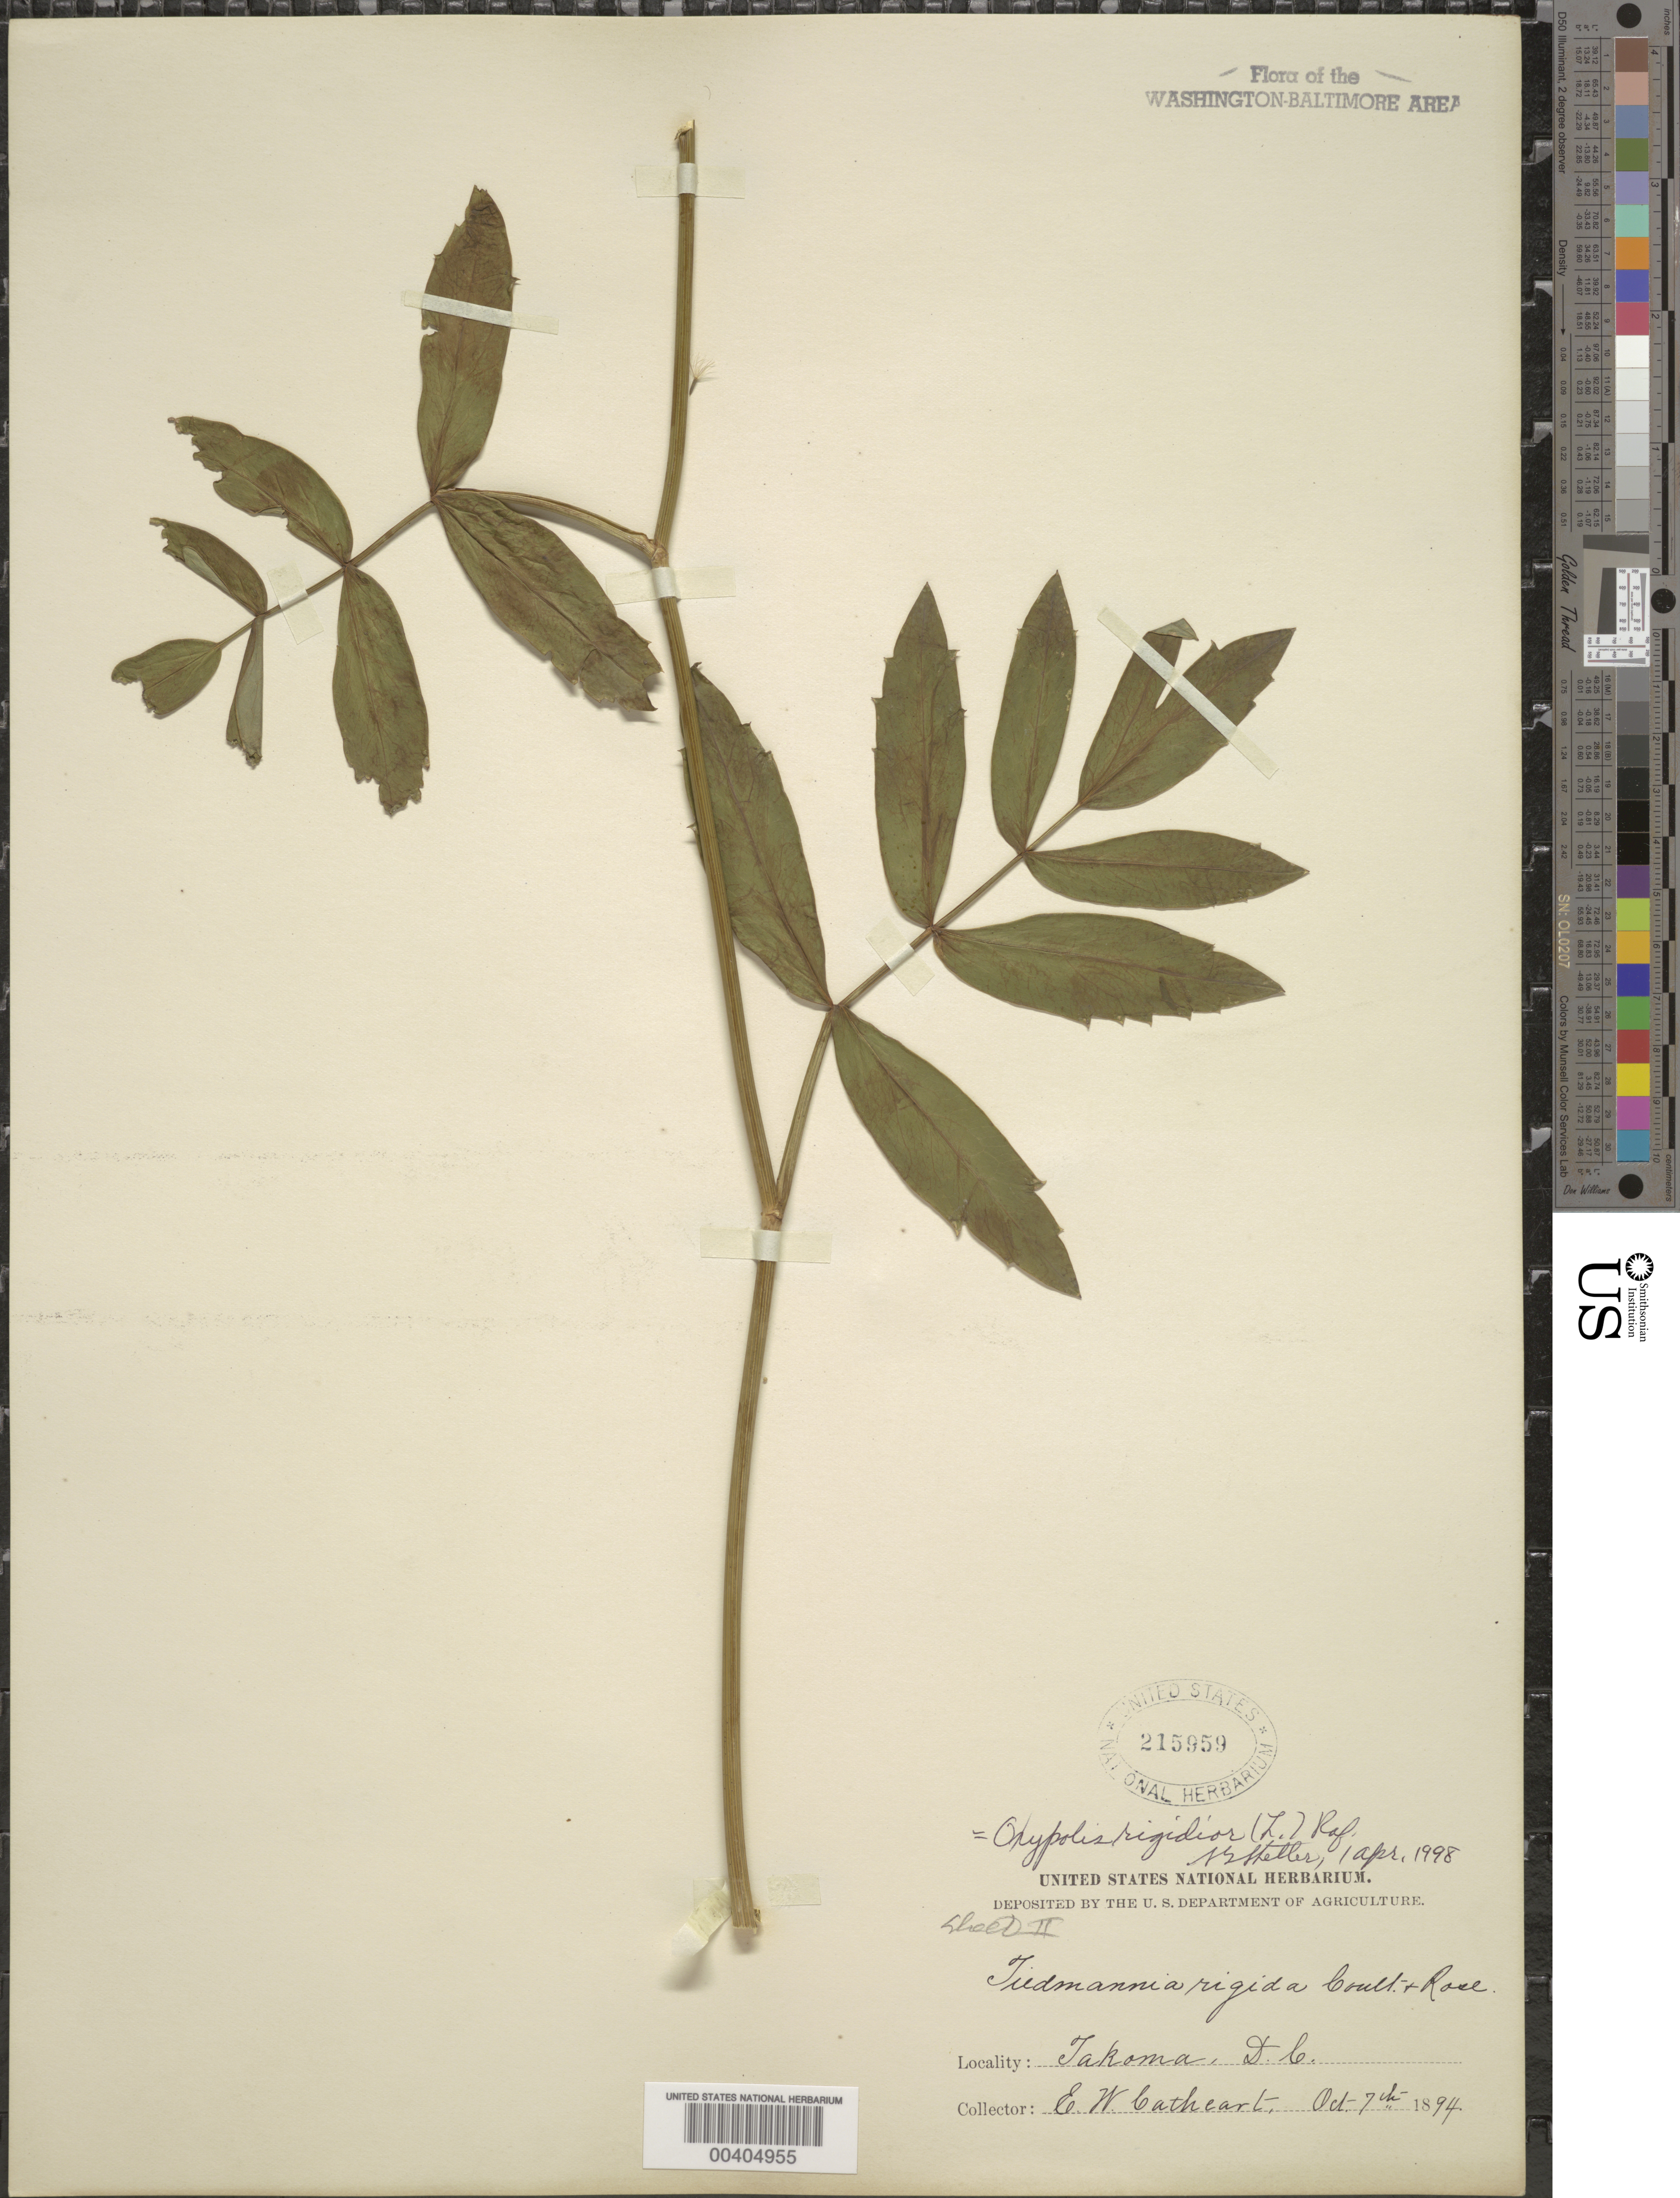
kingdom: Plantae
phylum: Tracheophyta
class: Magnoliopsida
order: Apiales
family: Apiaceae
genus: Oxypolis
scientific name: Oxypolis rigidior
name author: (L.) Raf.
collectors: E. Cathcart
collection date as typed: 07 Oct 1894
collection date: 1894-10-07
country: United States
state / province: District of Columbia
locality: Takoma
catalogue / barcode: US 215959